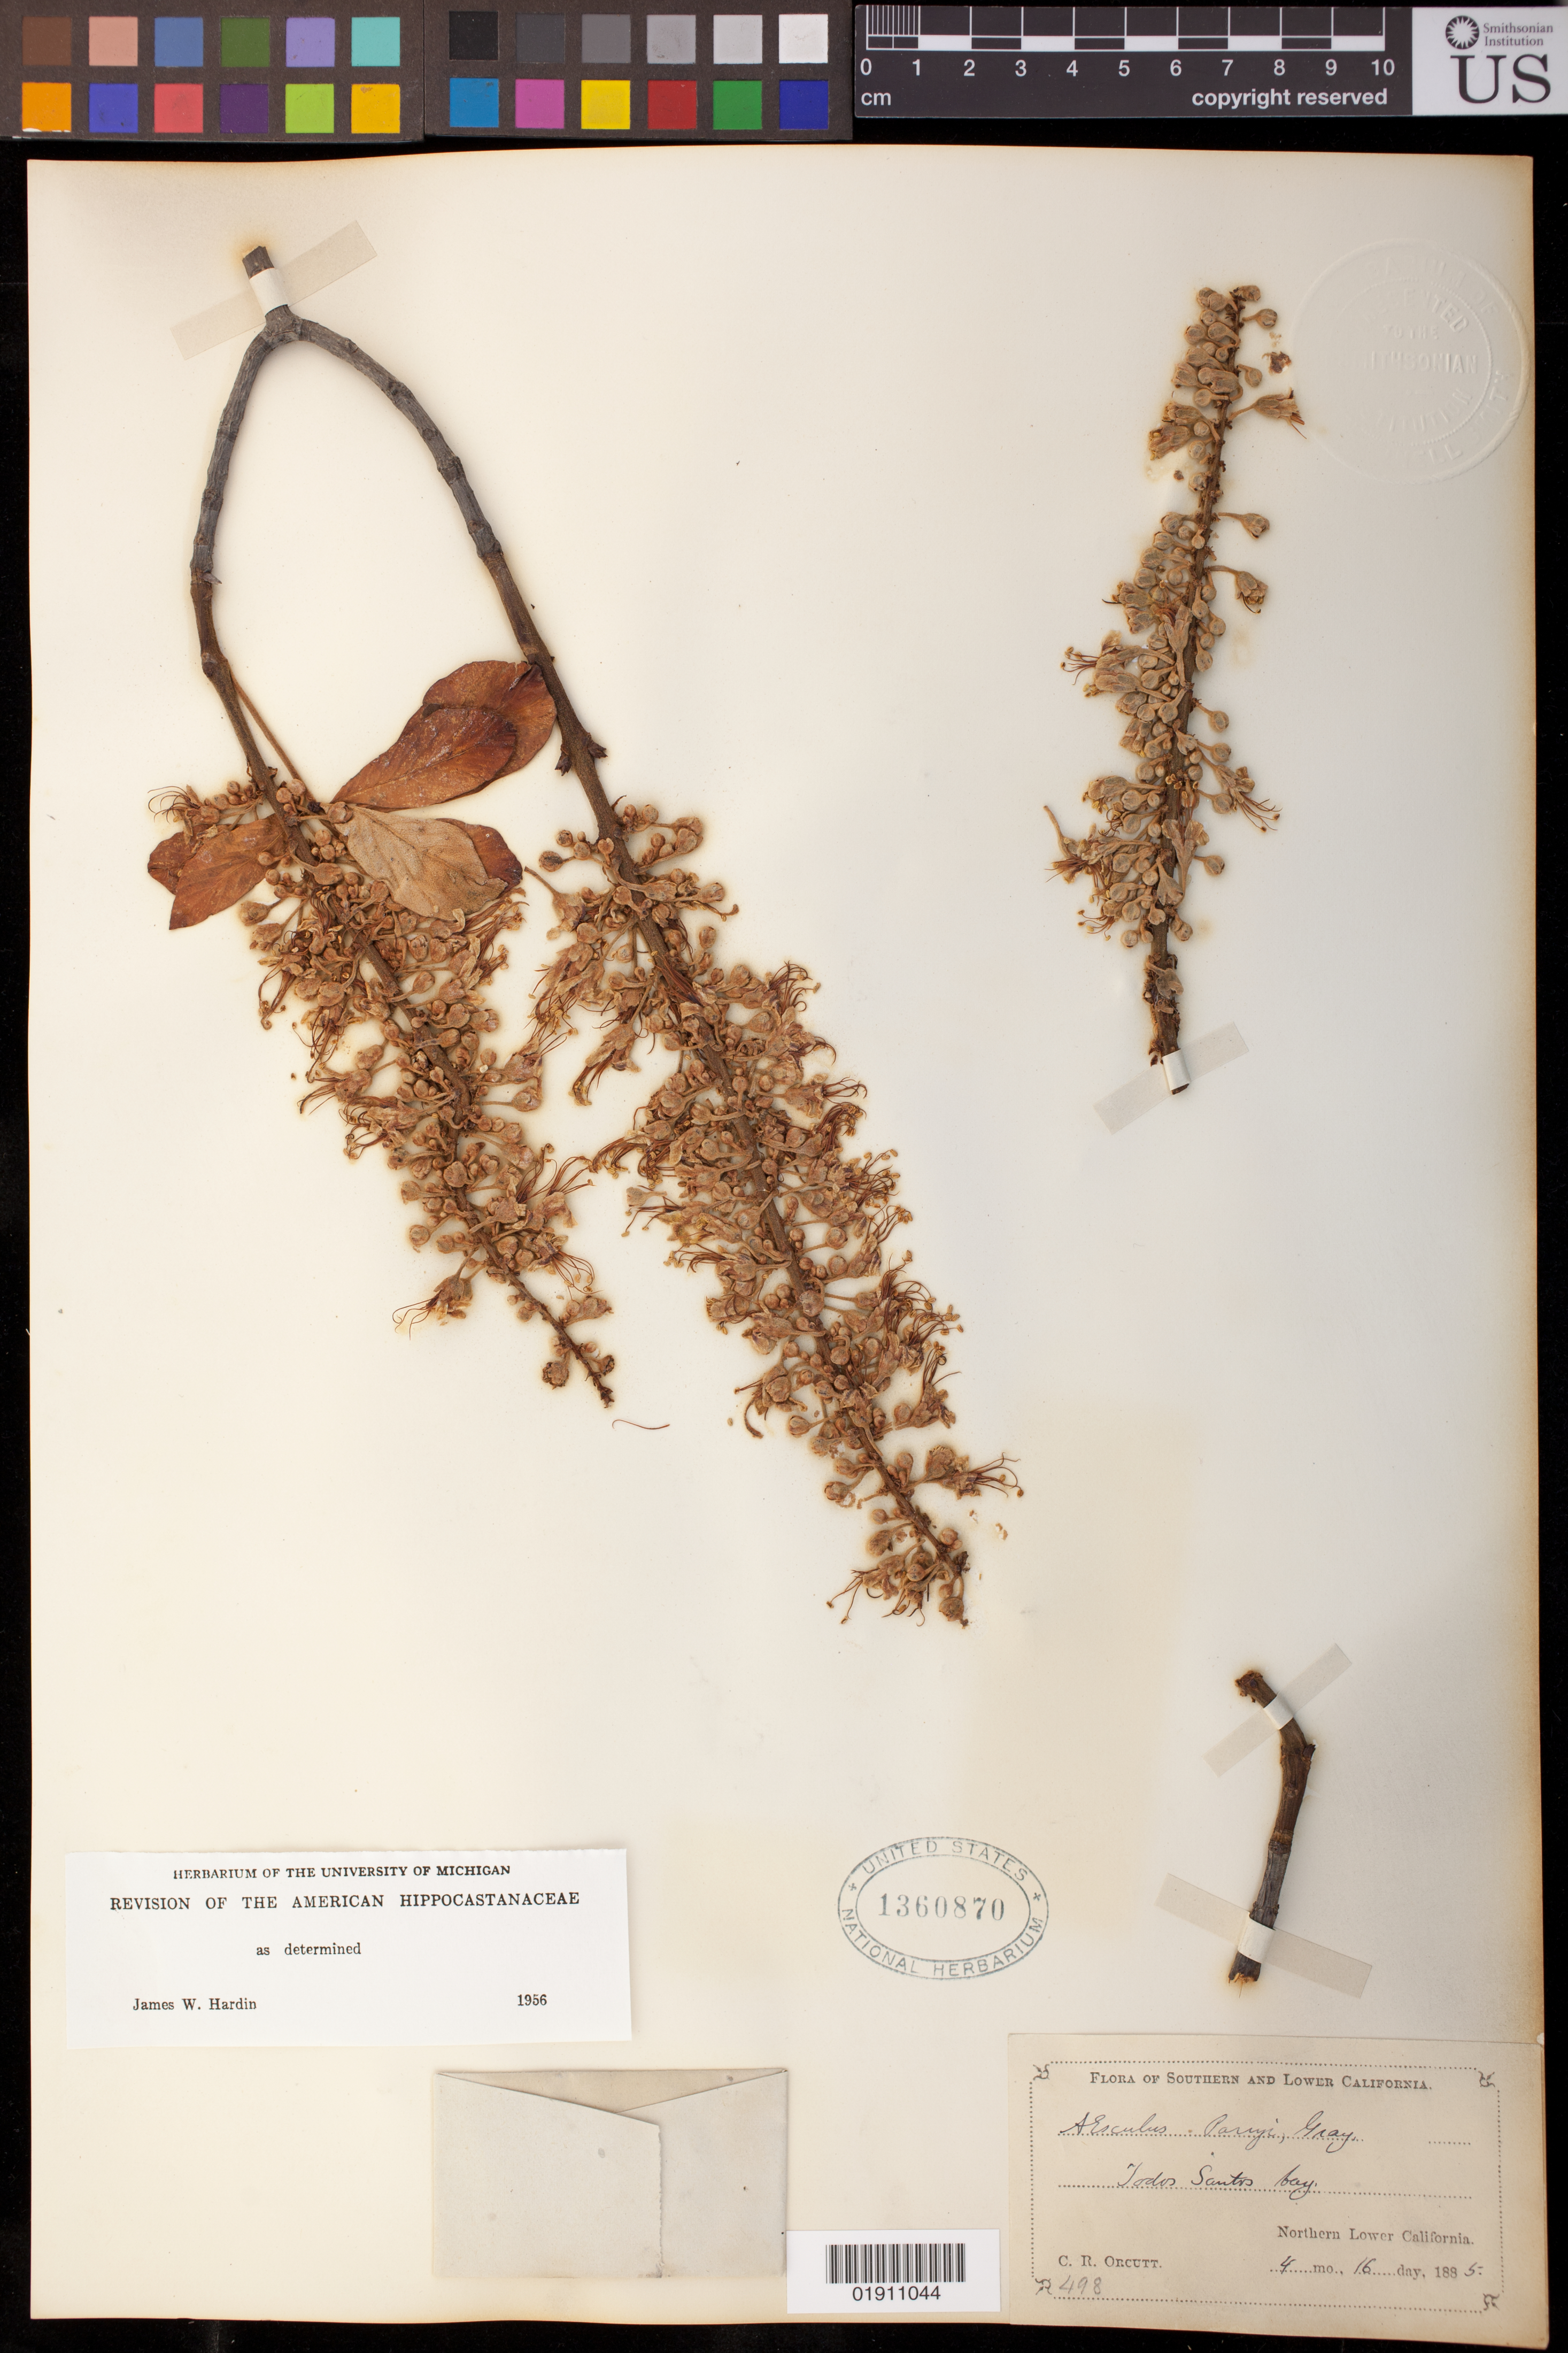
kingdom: Plantae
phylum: Tracheophyta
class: Magnoliopsida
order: Sapindales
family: Sapindaceae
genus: Aesculus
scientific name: Aesculus parryi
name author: A. Gray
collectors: C. R. Orcutt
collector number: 498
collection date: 1885-04-16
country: Mexico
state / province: Baja California Sur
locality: Todos Santos Bay; Northern Lower California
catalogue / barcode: US 1360870